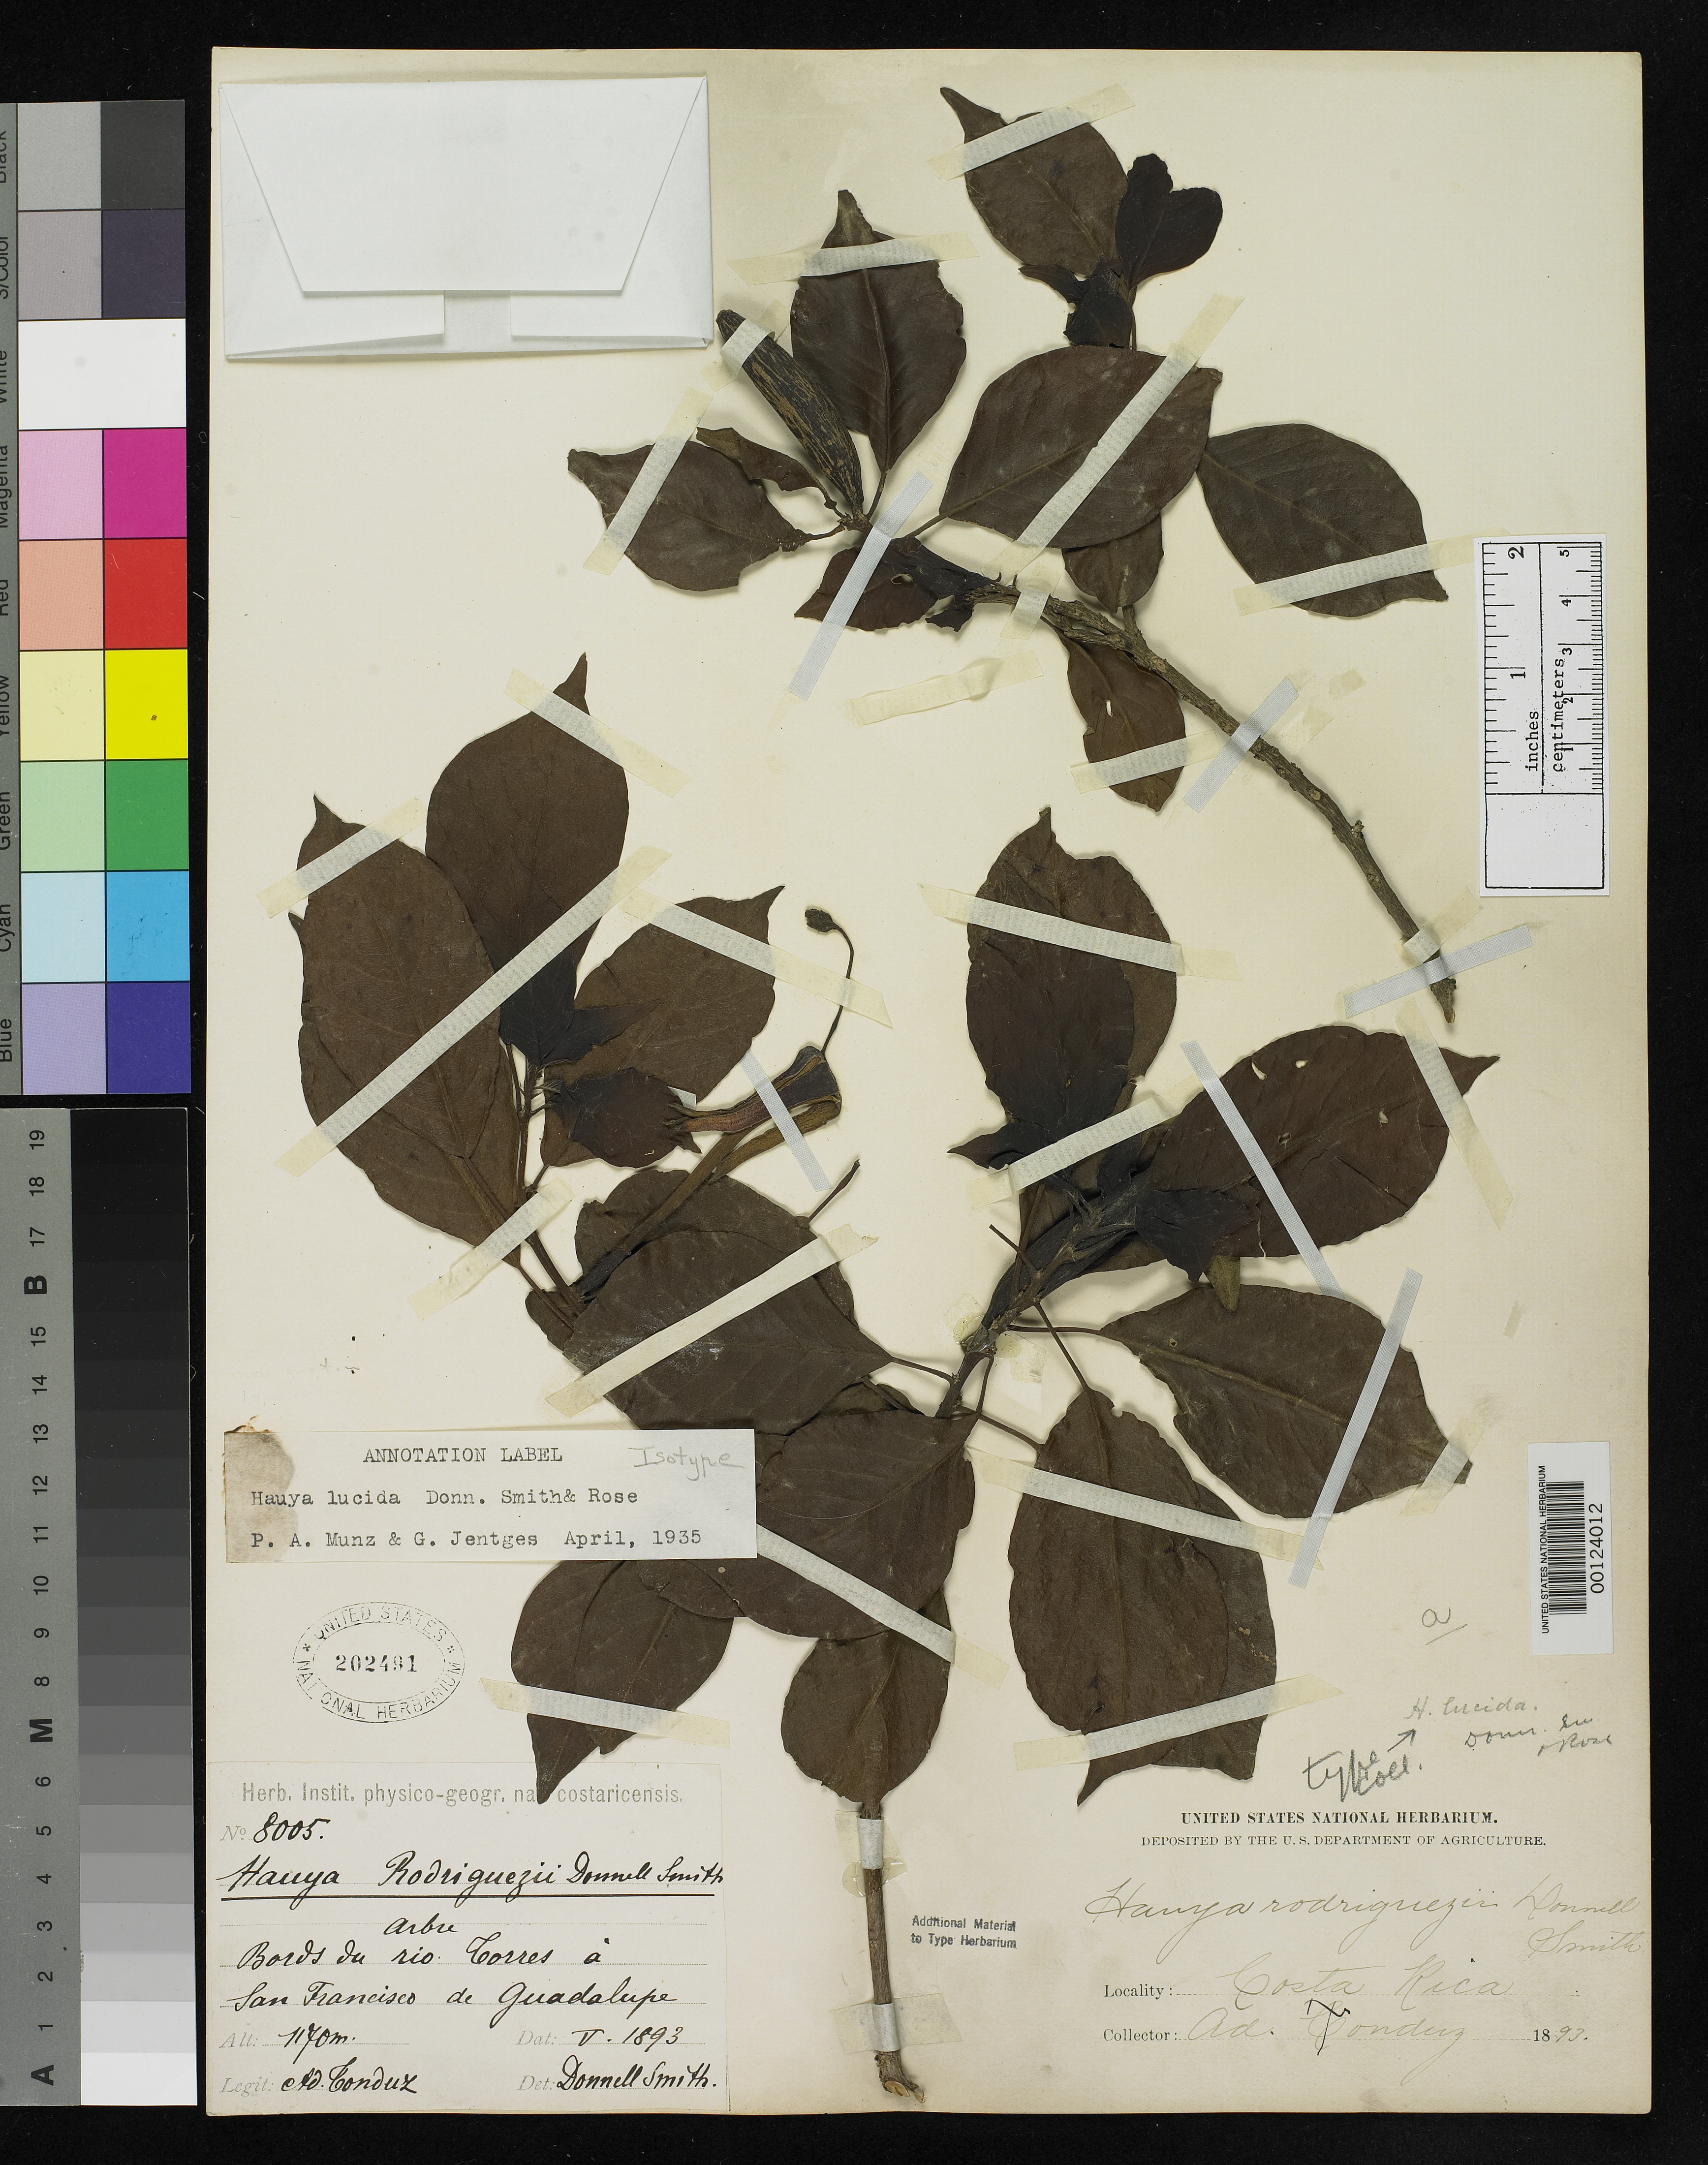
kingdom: Plantae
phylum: Tracheophyta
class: Magnoliopsida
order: Myrtales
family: Onagraceae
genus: Hauya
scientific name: Hauya lucida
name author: Donn. Sm. & Rose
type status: Type Collection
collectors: A. Tonduz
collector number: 8005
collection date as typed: Jun 1893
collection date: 1893-06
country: Costa Rica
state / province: San José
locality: Rio Torres, San Francisco de Guadalupe.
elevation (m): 1170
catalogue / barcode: US 202491